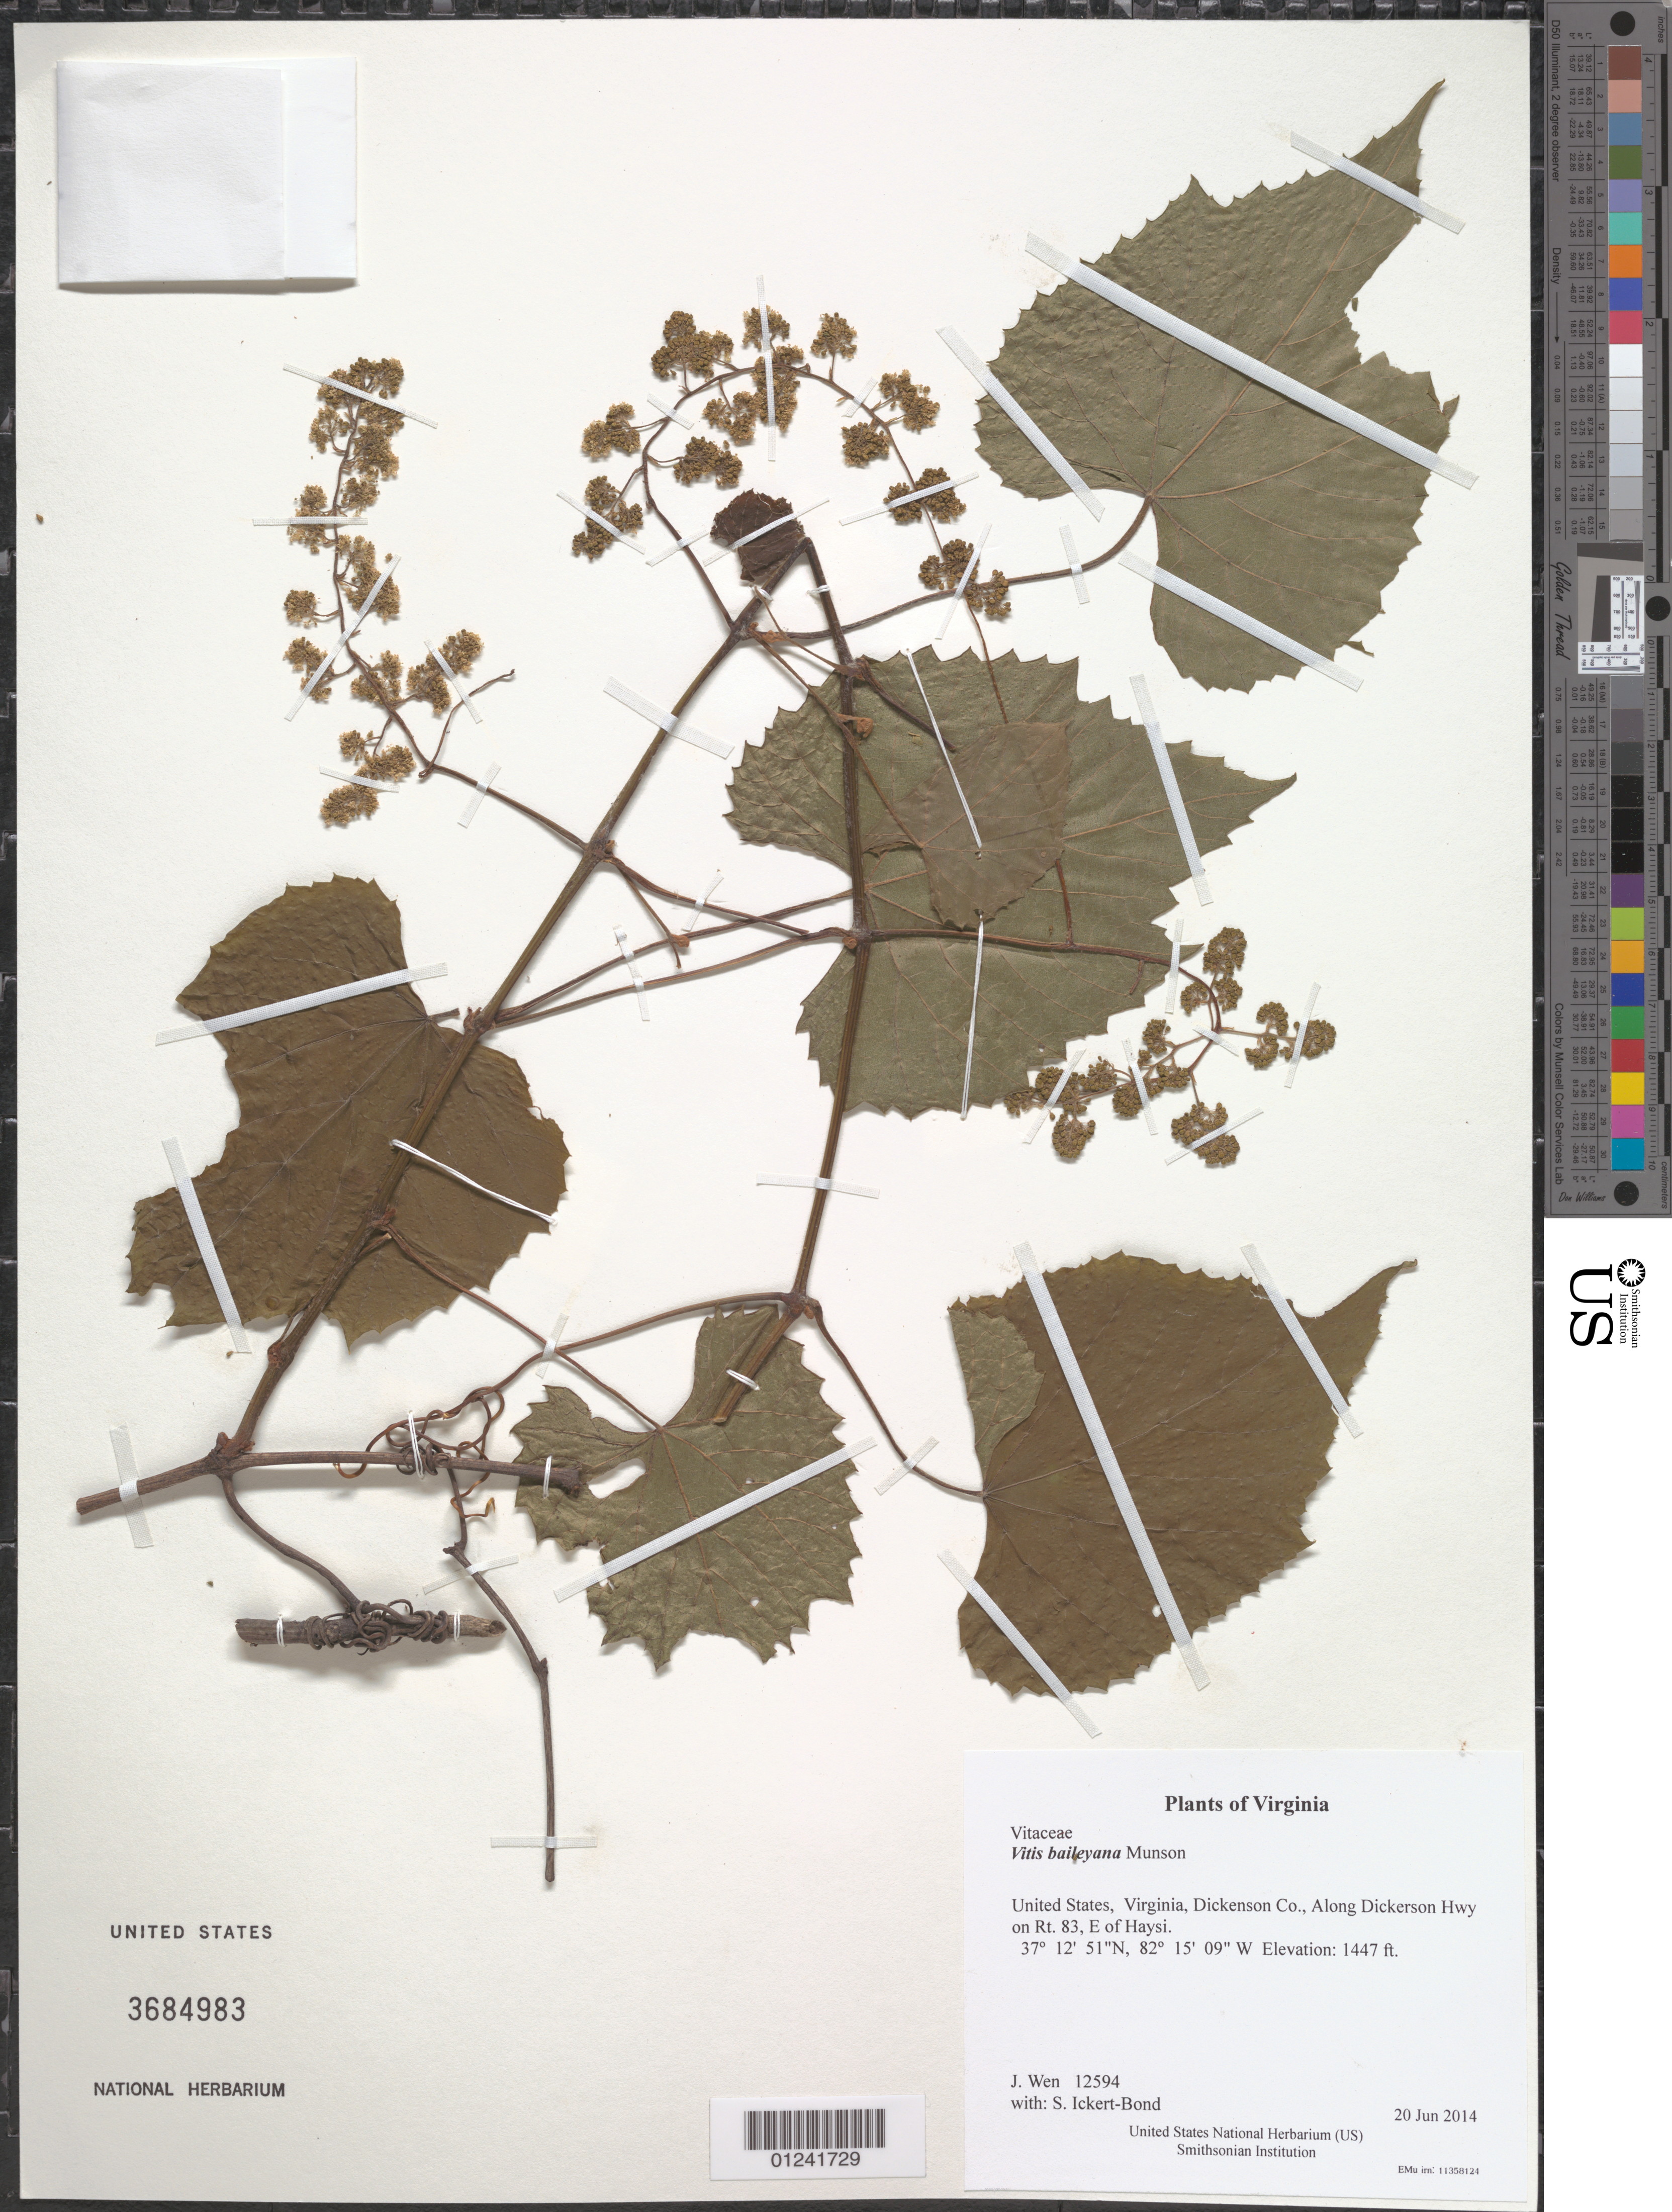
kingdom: Plantae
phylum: Tracheophyta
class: Magnoliopsida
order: Vitales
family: Vitaceae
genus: Vitis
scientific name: Vitis baileyana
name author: Munson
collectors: J. Wen & S. Ickert-Bond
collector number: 12594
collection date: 2014-06-20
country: United States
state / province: Virginia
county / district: Dickenson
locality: Along Dickerson Hwy on Rt. 83, E of Haysi.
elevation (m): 441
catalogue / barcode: US 3684983